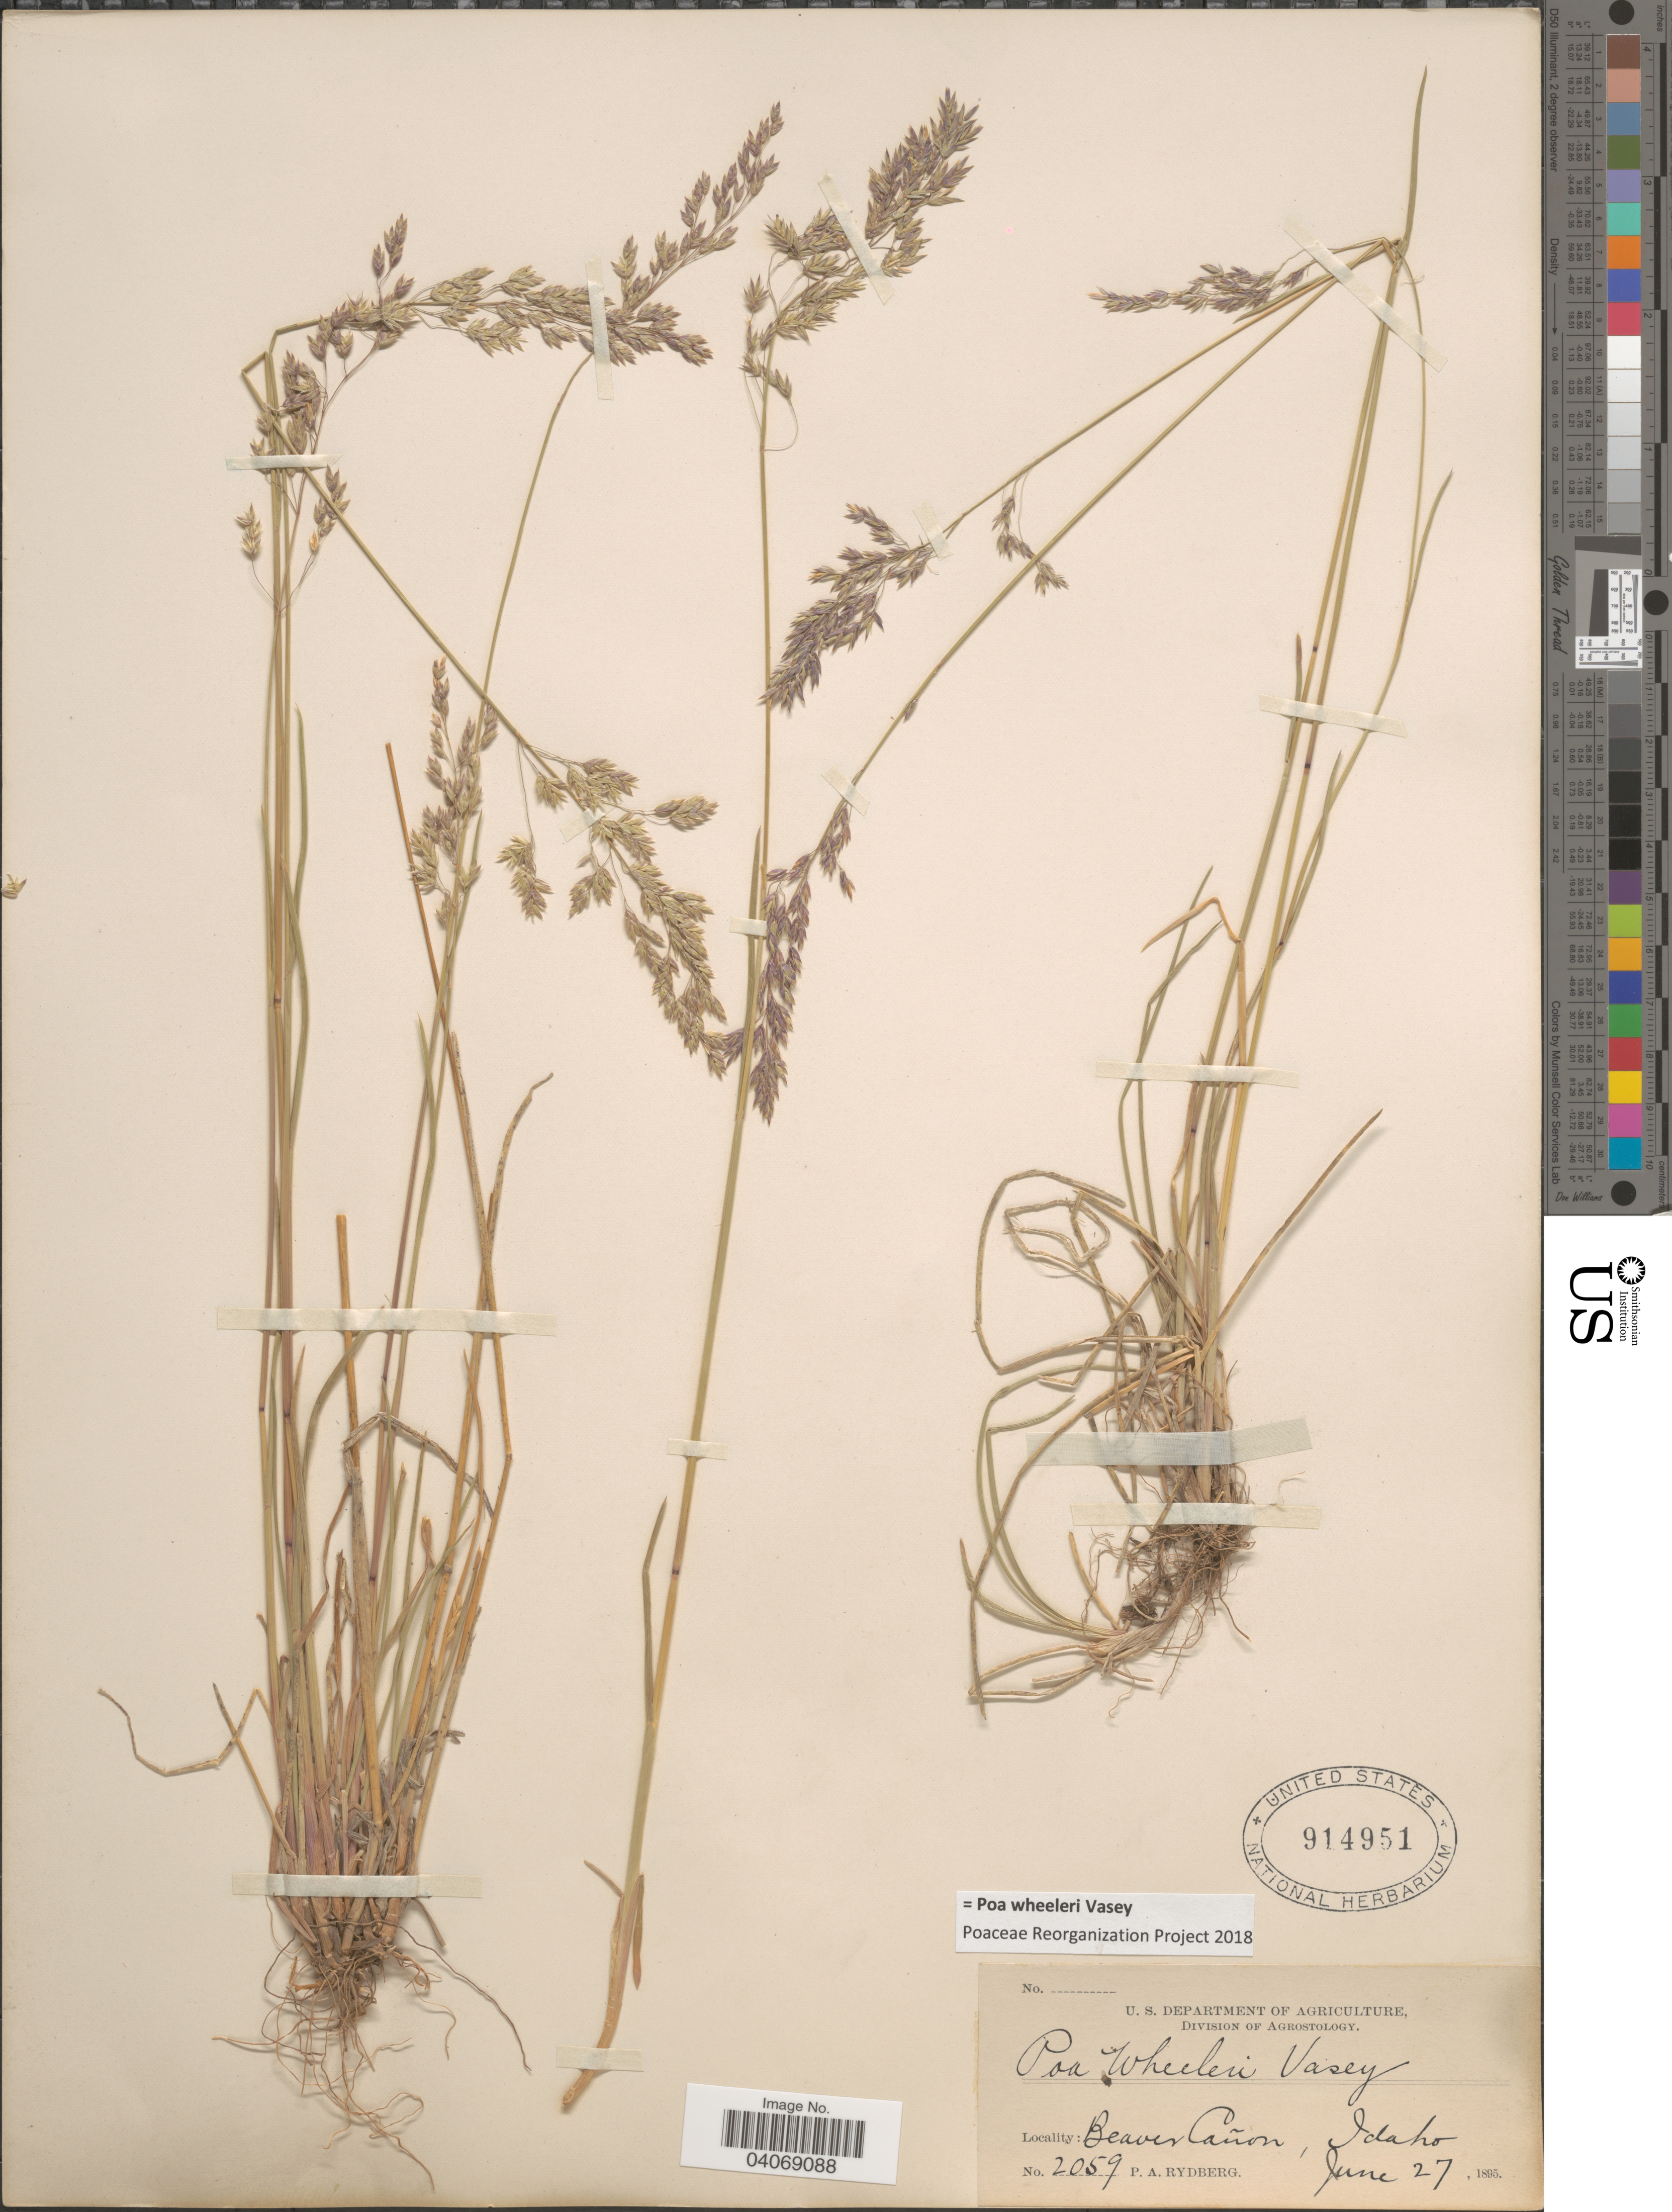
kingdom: Plantae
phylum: Tracheophyta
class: Liliopsida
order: Poales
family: Poaceae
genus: Poa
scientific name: Poa wheeleri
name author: Vasey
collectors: P. A. Rydberg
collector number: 2059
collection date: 1895-06-27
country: United States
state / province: Idaho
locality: Beaver Cañon.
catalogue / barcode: US 914951